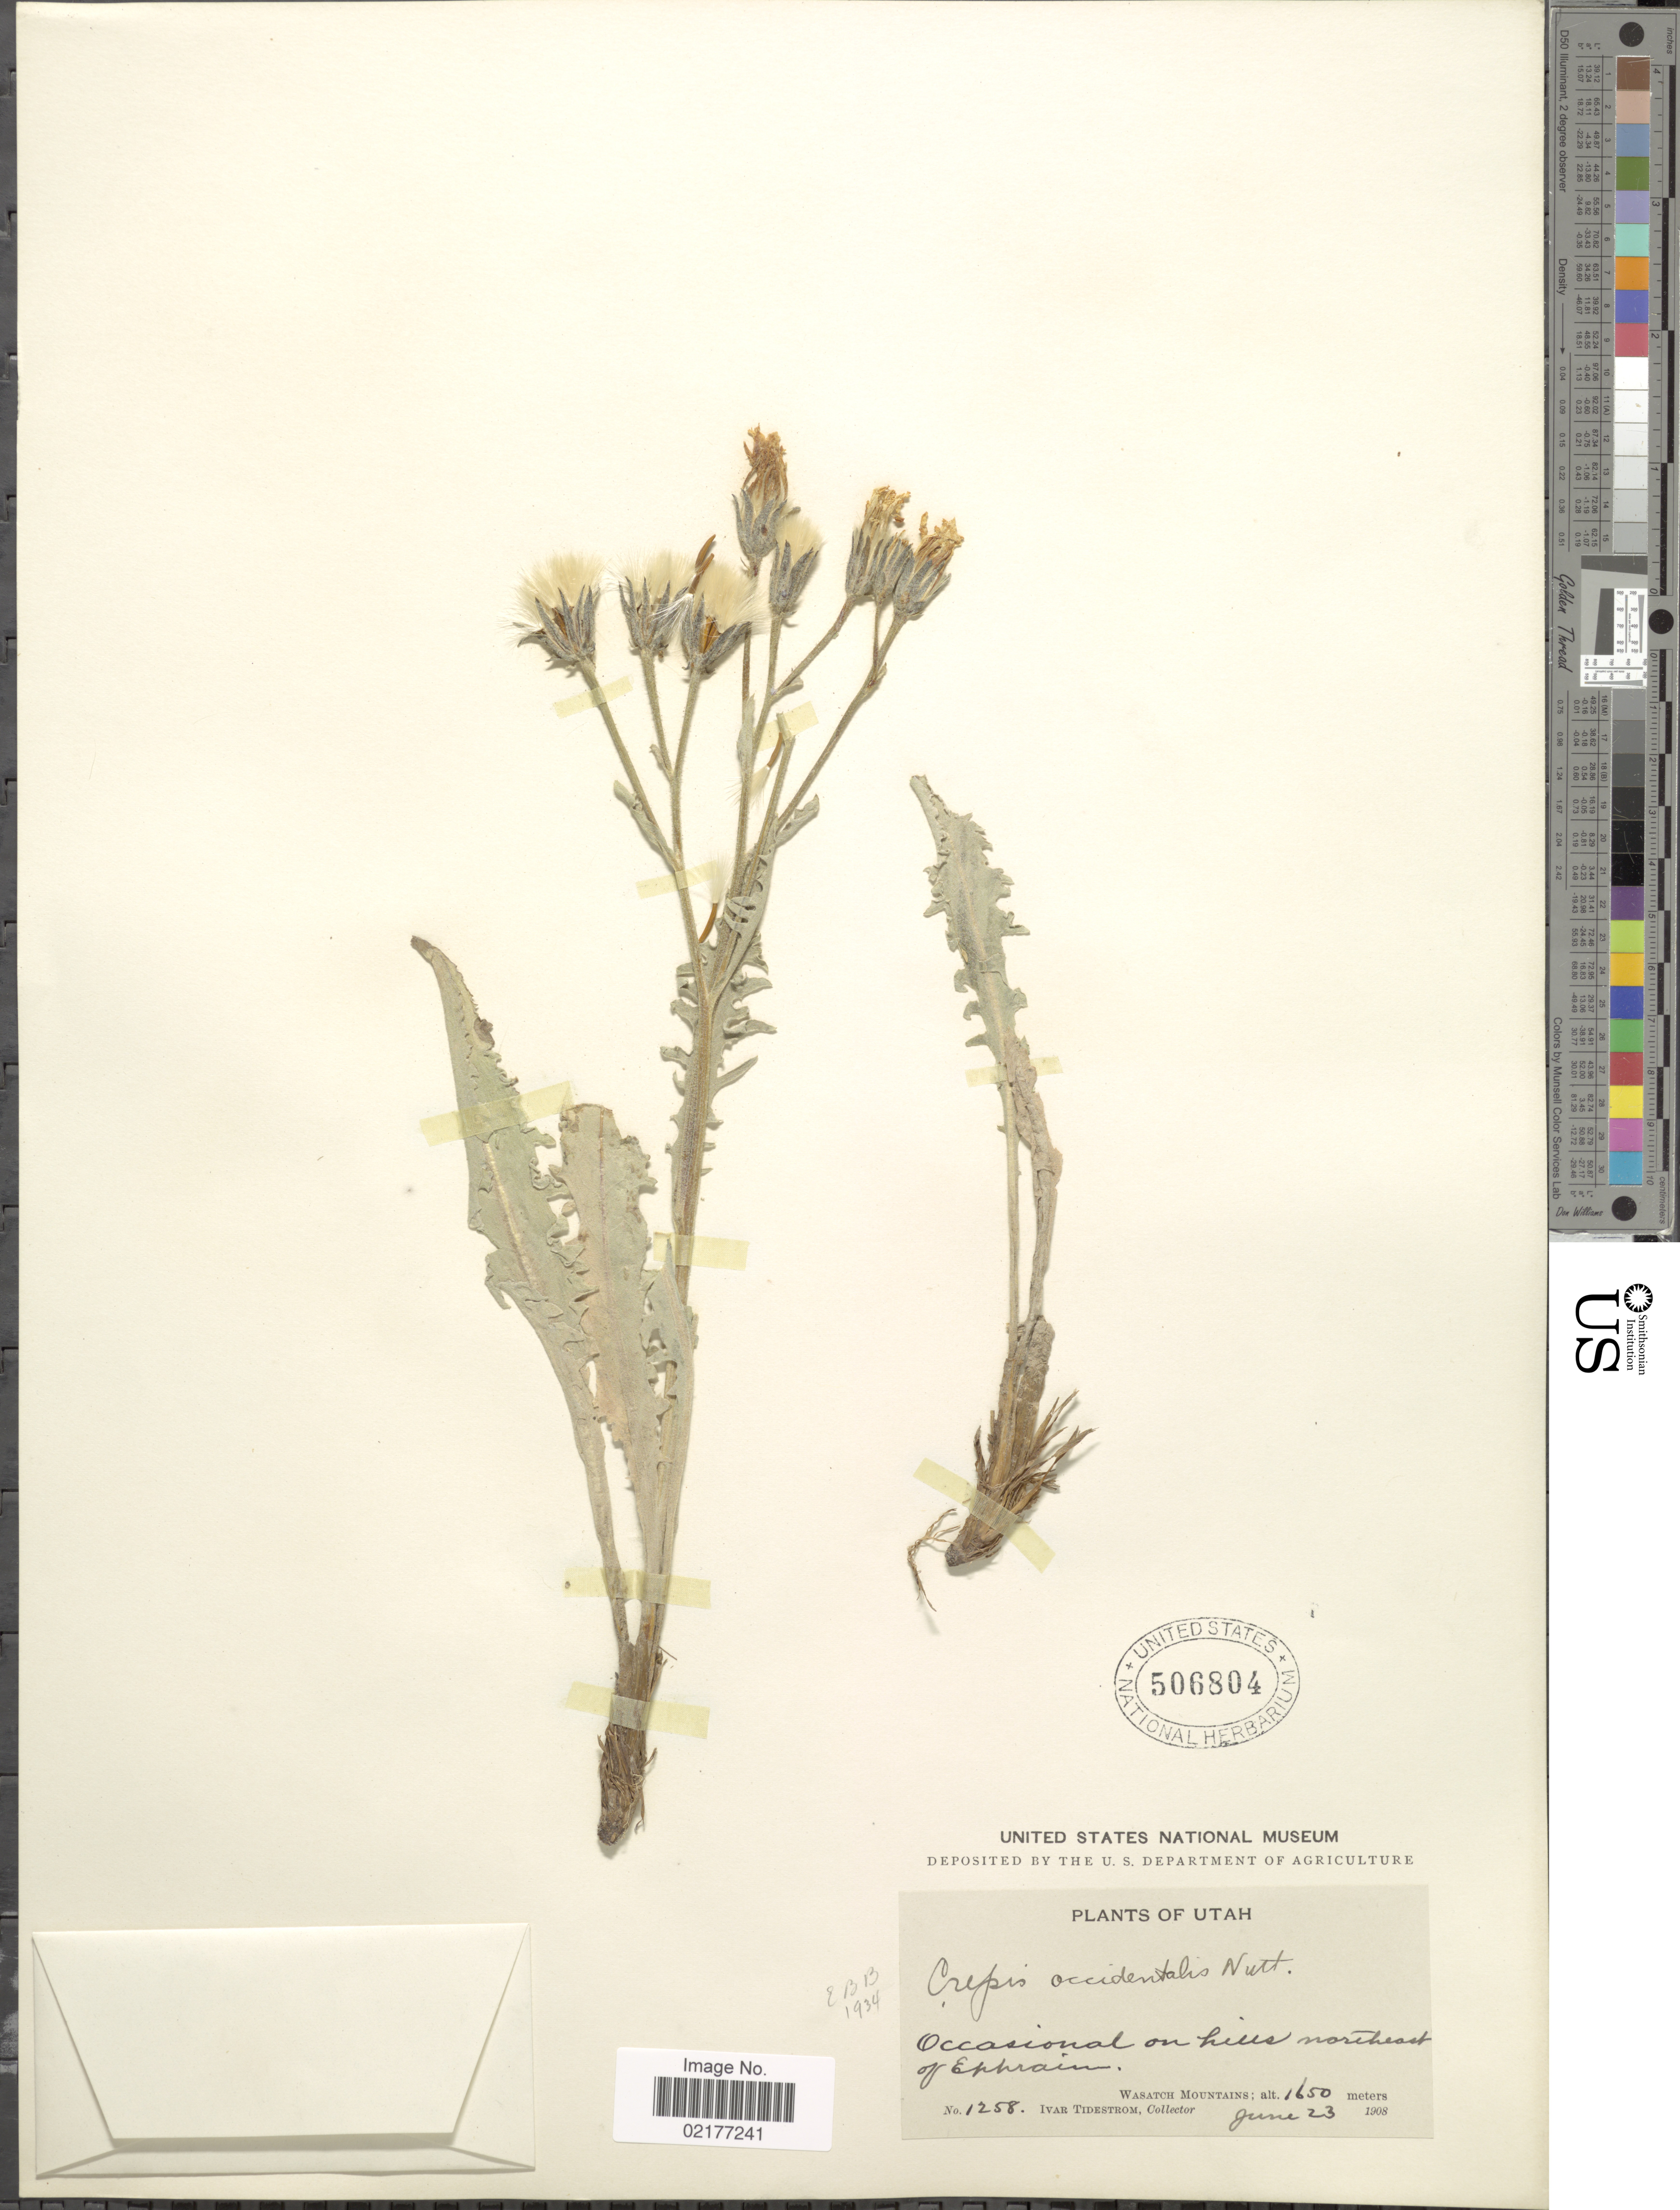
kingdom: Plantae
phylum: Tracheophyta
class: Magnoliopsida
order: Asterales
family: Asteraceae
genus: Crepis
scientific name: Crepis occidentalis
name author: Nutt.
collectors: I. F. Tidestrom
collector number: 1258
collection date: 1908-06-23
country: United States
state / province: Utah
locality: Occasional on hills northeast of Ephraim, Wasatch Mountains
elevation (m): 1650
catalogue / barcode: US 506804